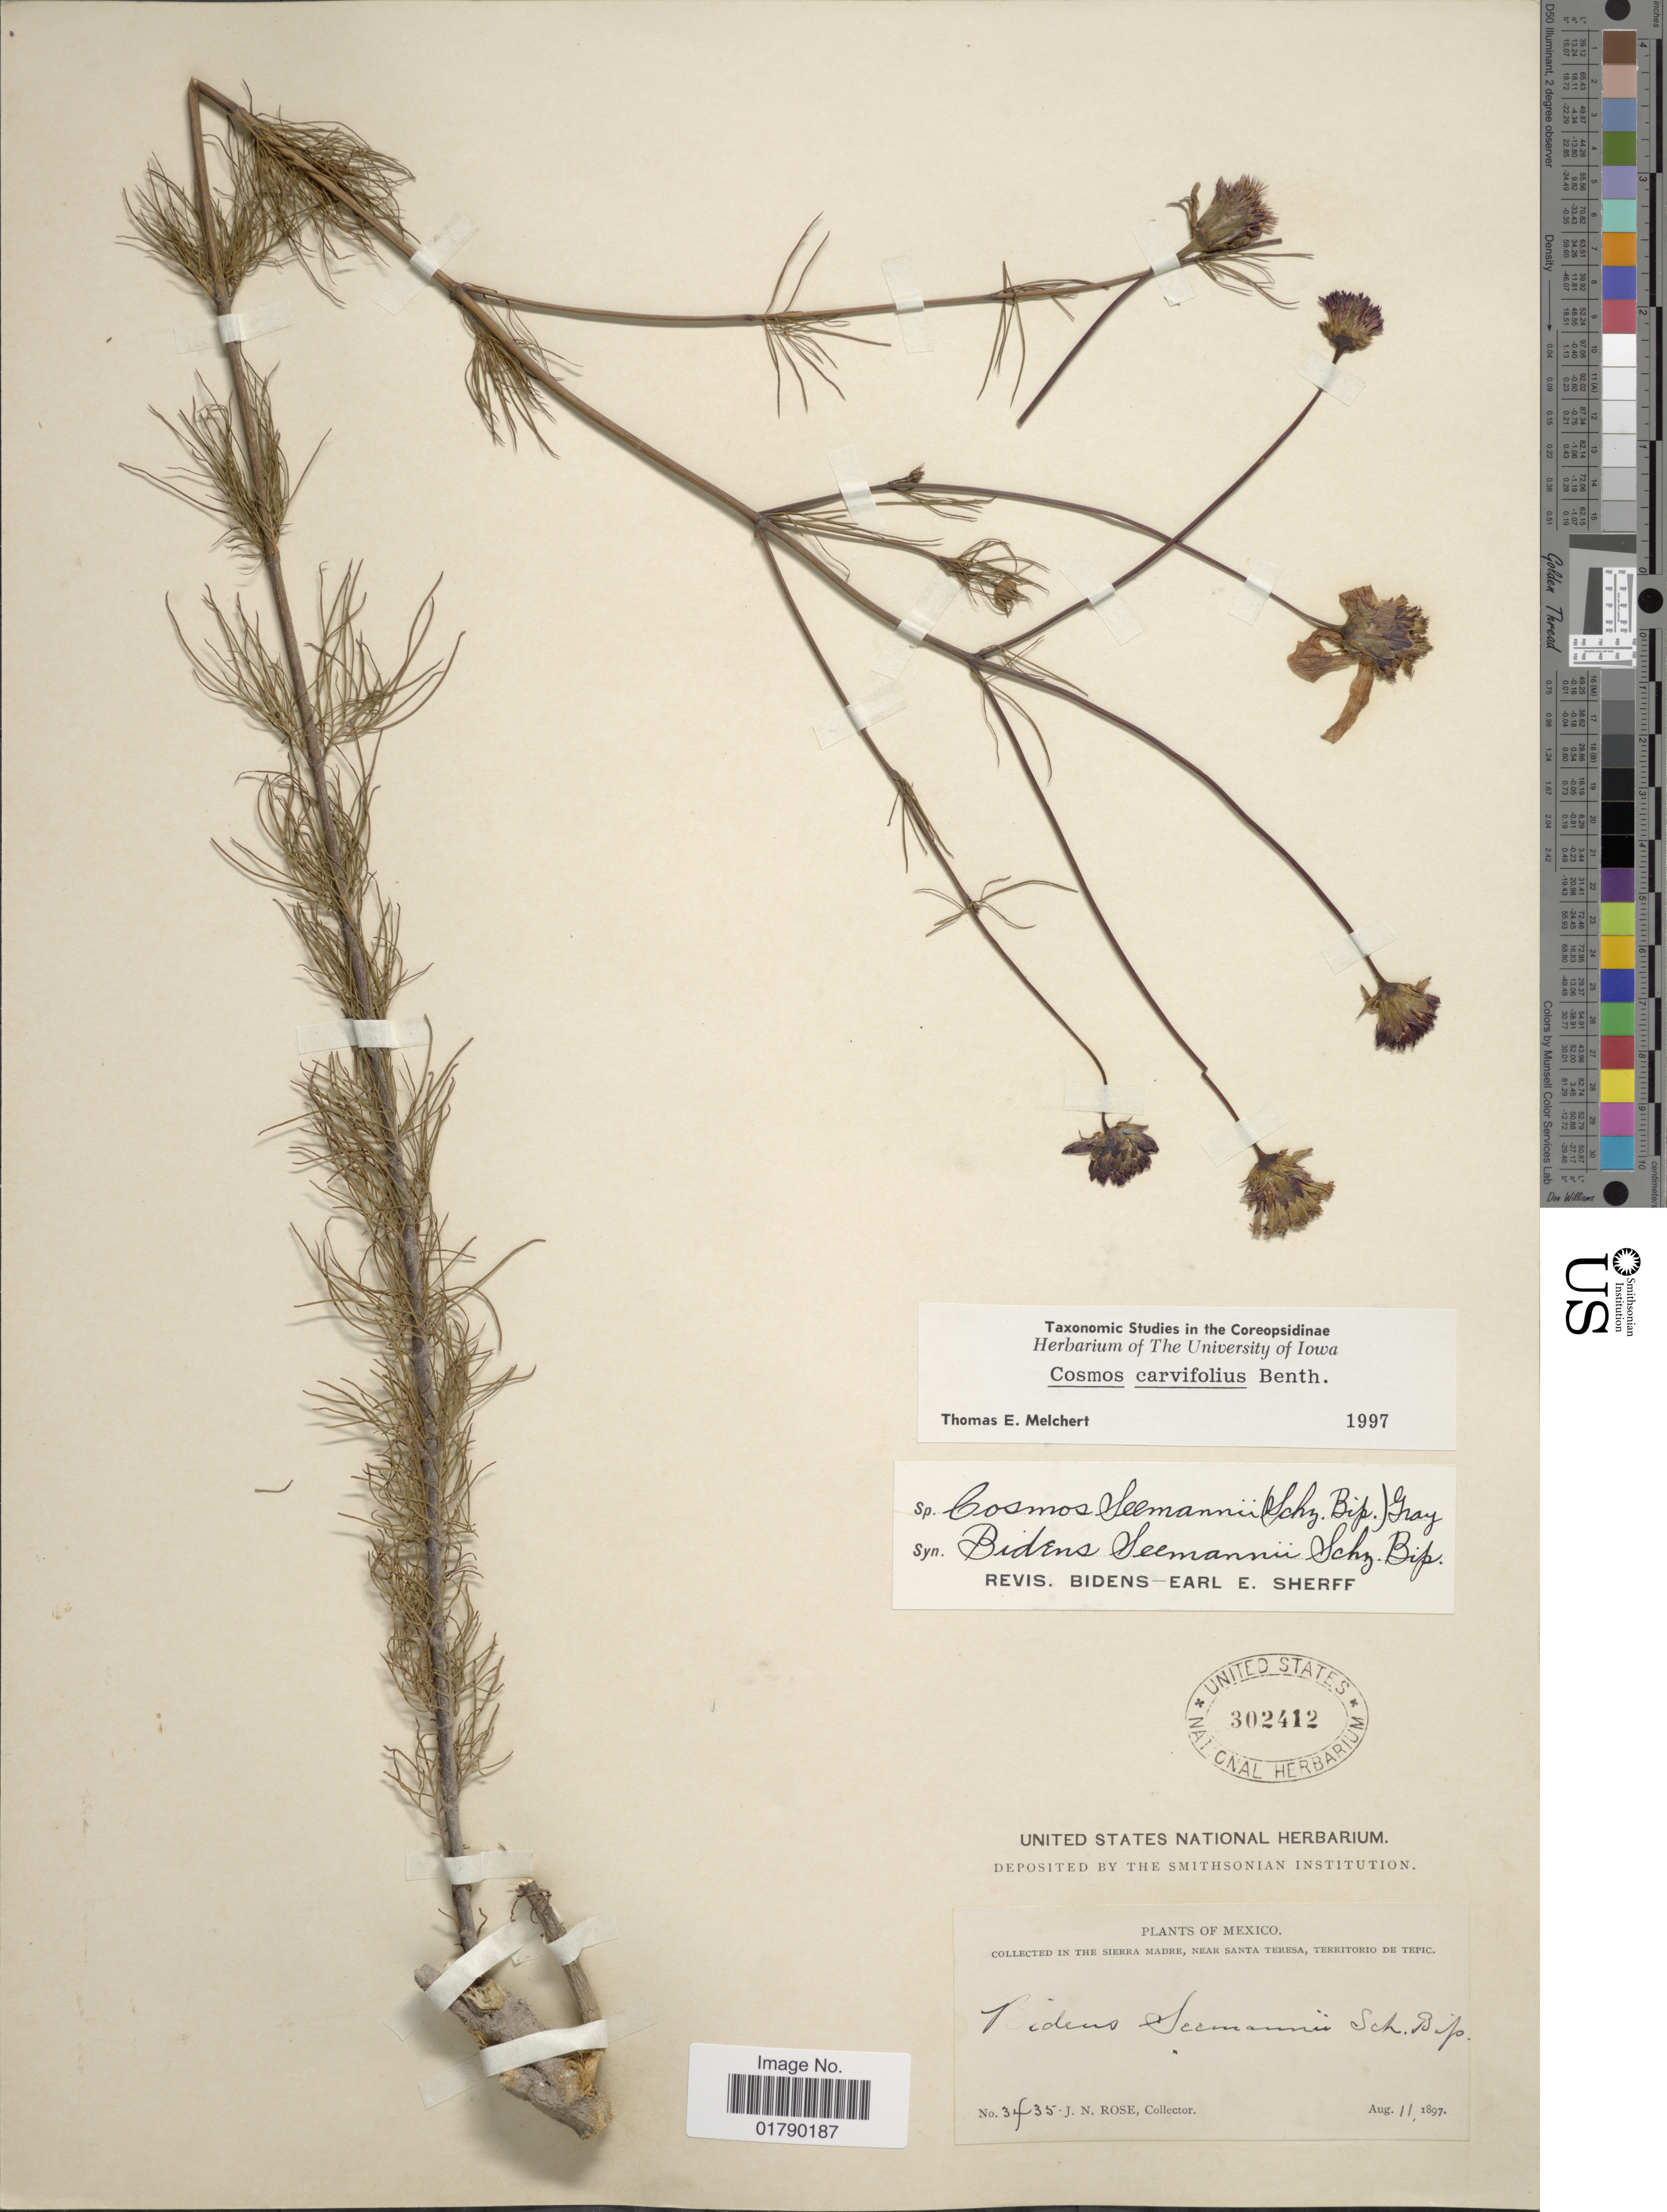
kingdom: Plantae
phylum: Tracheophyta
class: Magnoliopsida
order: Asterales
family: Asteraceae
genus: Cosmos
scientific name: Cosmos carvifolius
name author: Benth.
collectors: J. N. Rose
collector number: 2435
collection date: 1897-08-11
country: Mexico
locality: Sierra Madre, near Santa Teresa, Territorio de Tepic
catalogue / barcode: US 302412